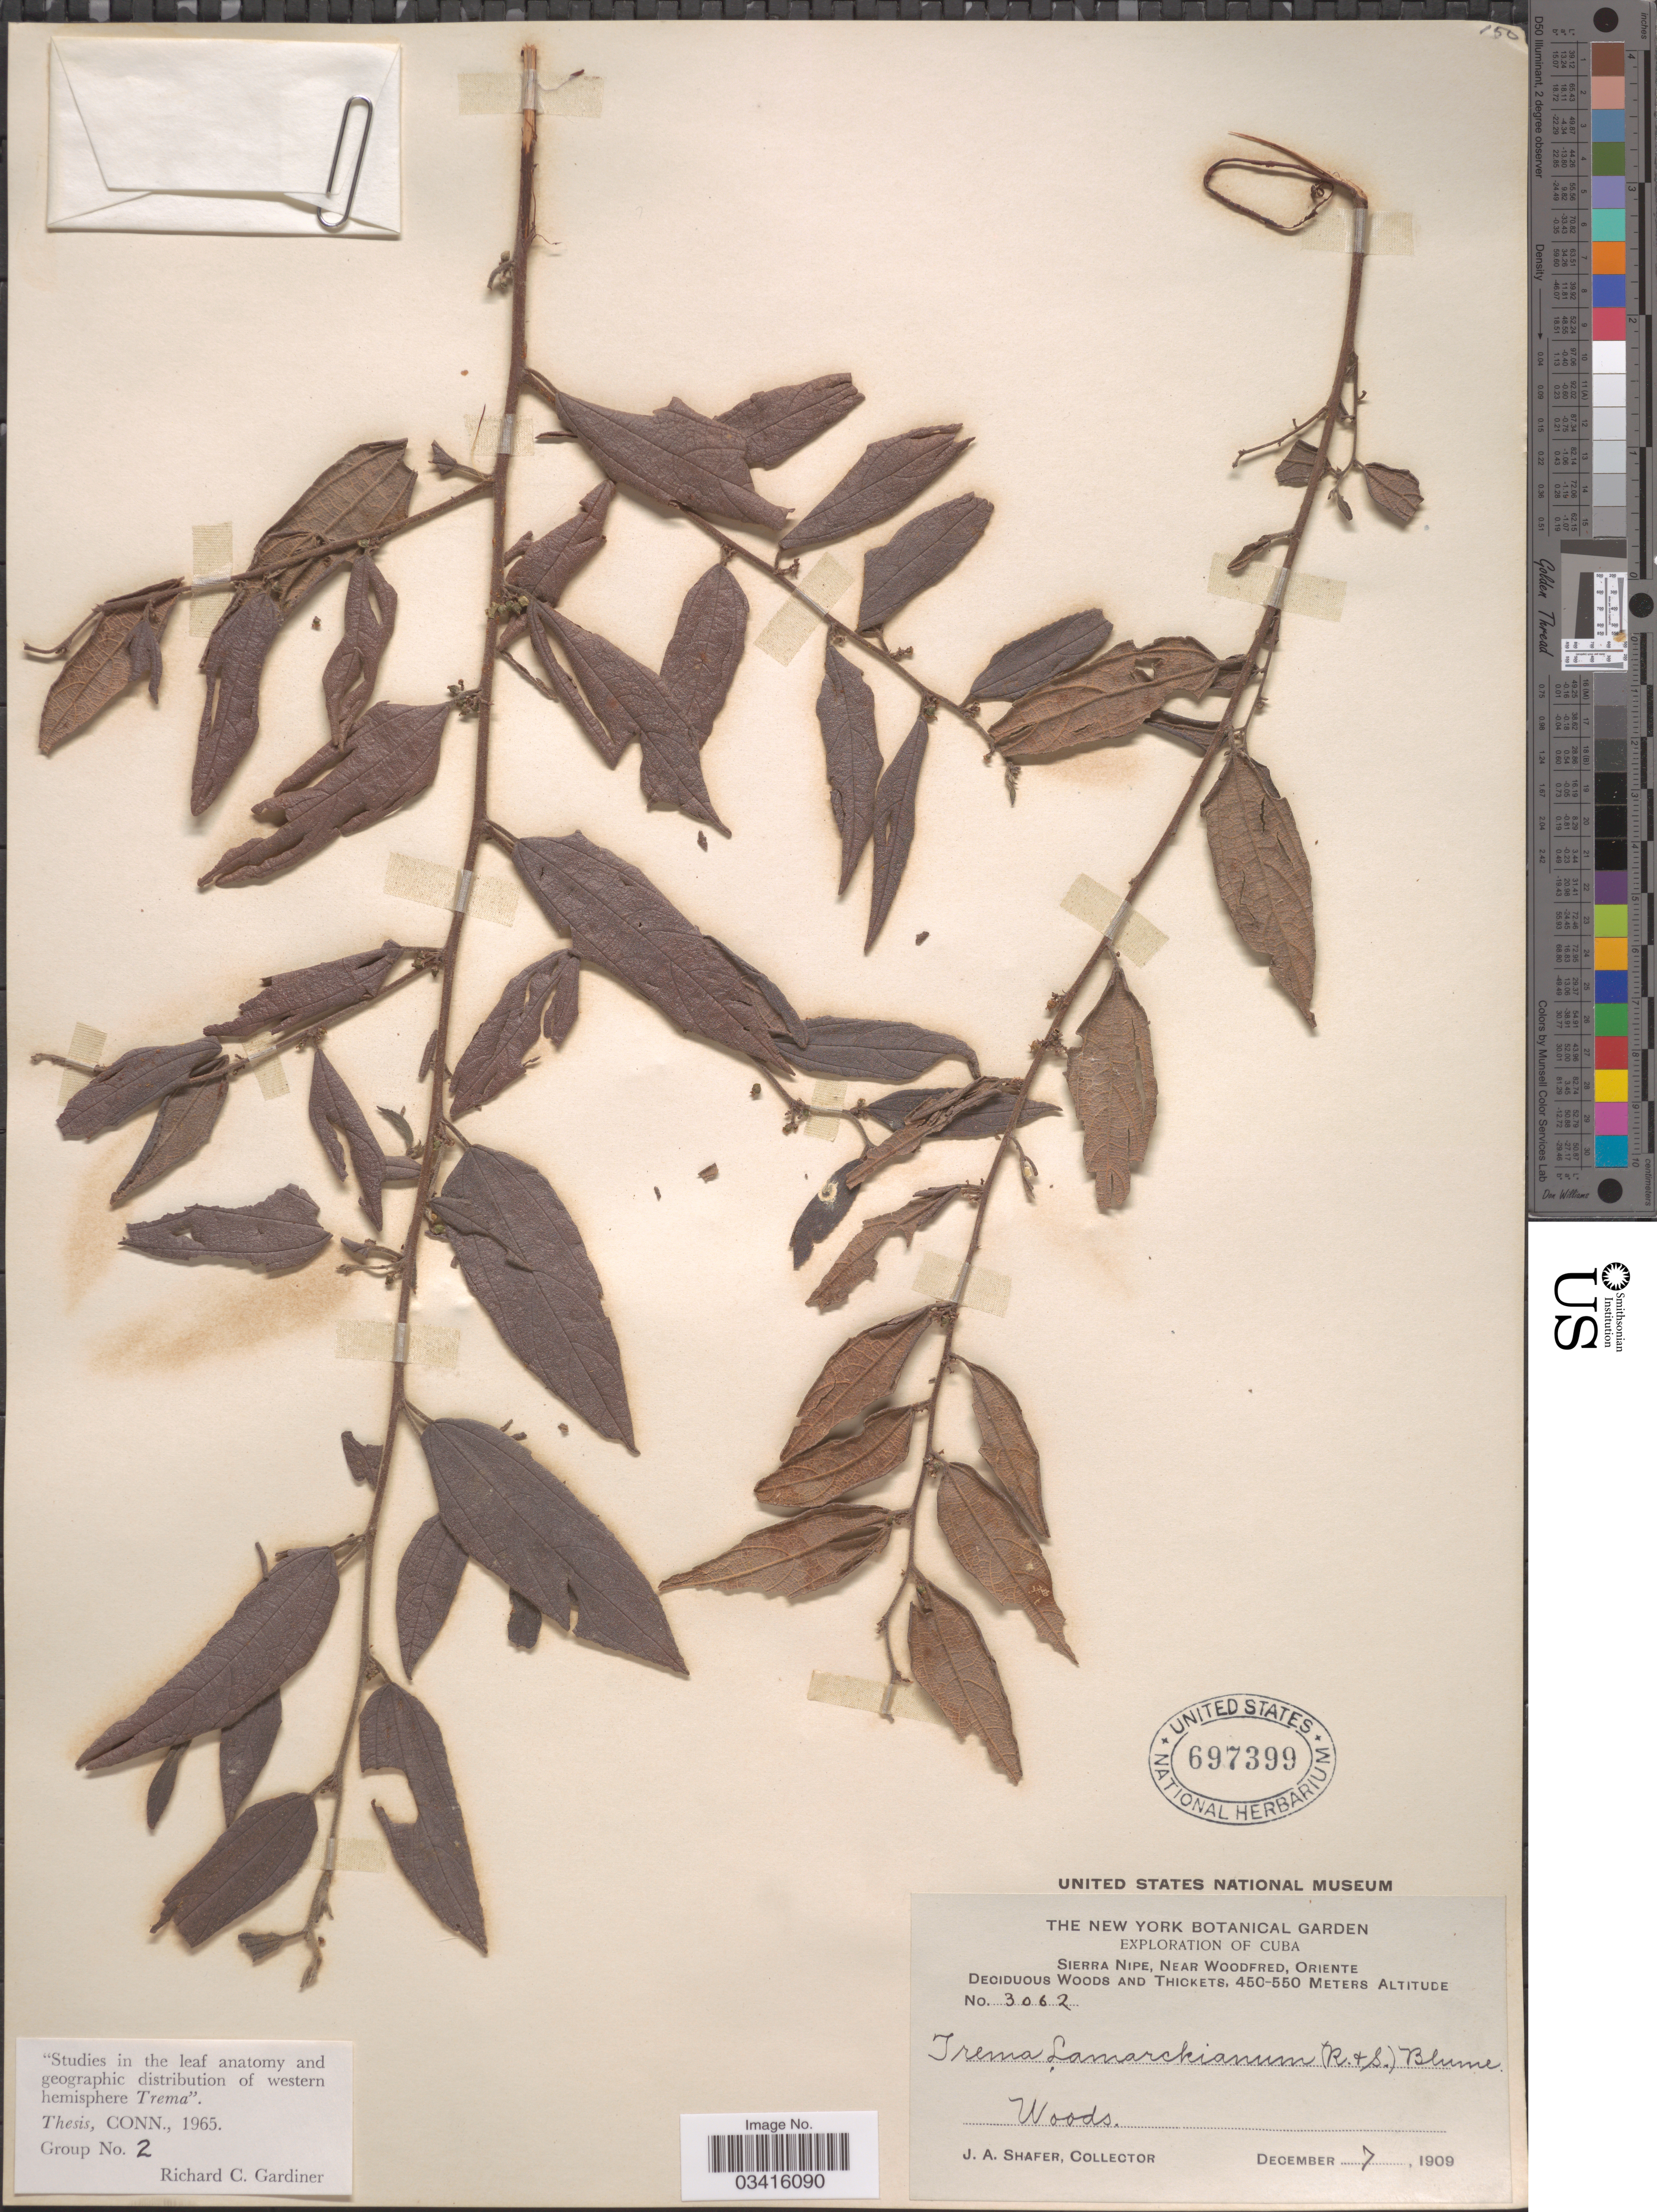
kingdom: Plantae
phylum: Tracheophyta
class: Magnoliopsida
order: Rosales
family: Cannabaceae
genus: Trema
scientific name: Trema lamarckianum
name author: (Schult.) Blume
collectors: J. A. Shafer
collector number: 3062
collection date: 1909-12-07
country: Cuba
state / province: Oriente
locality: Sierra Nipe, near Woodfred.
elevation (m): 450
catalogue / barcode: US 697399